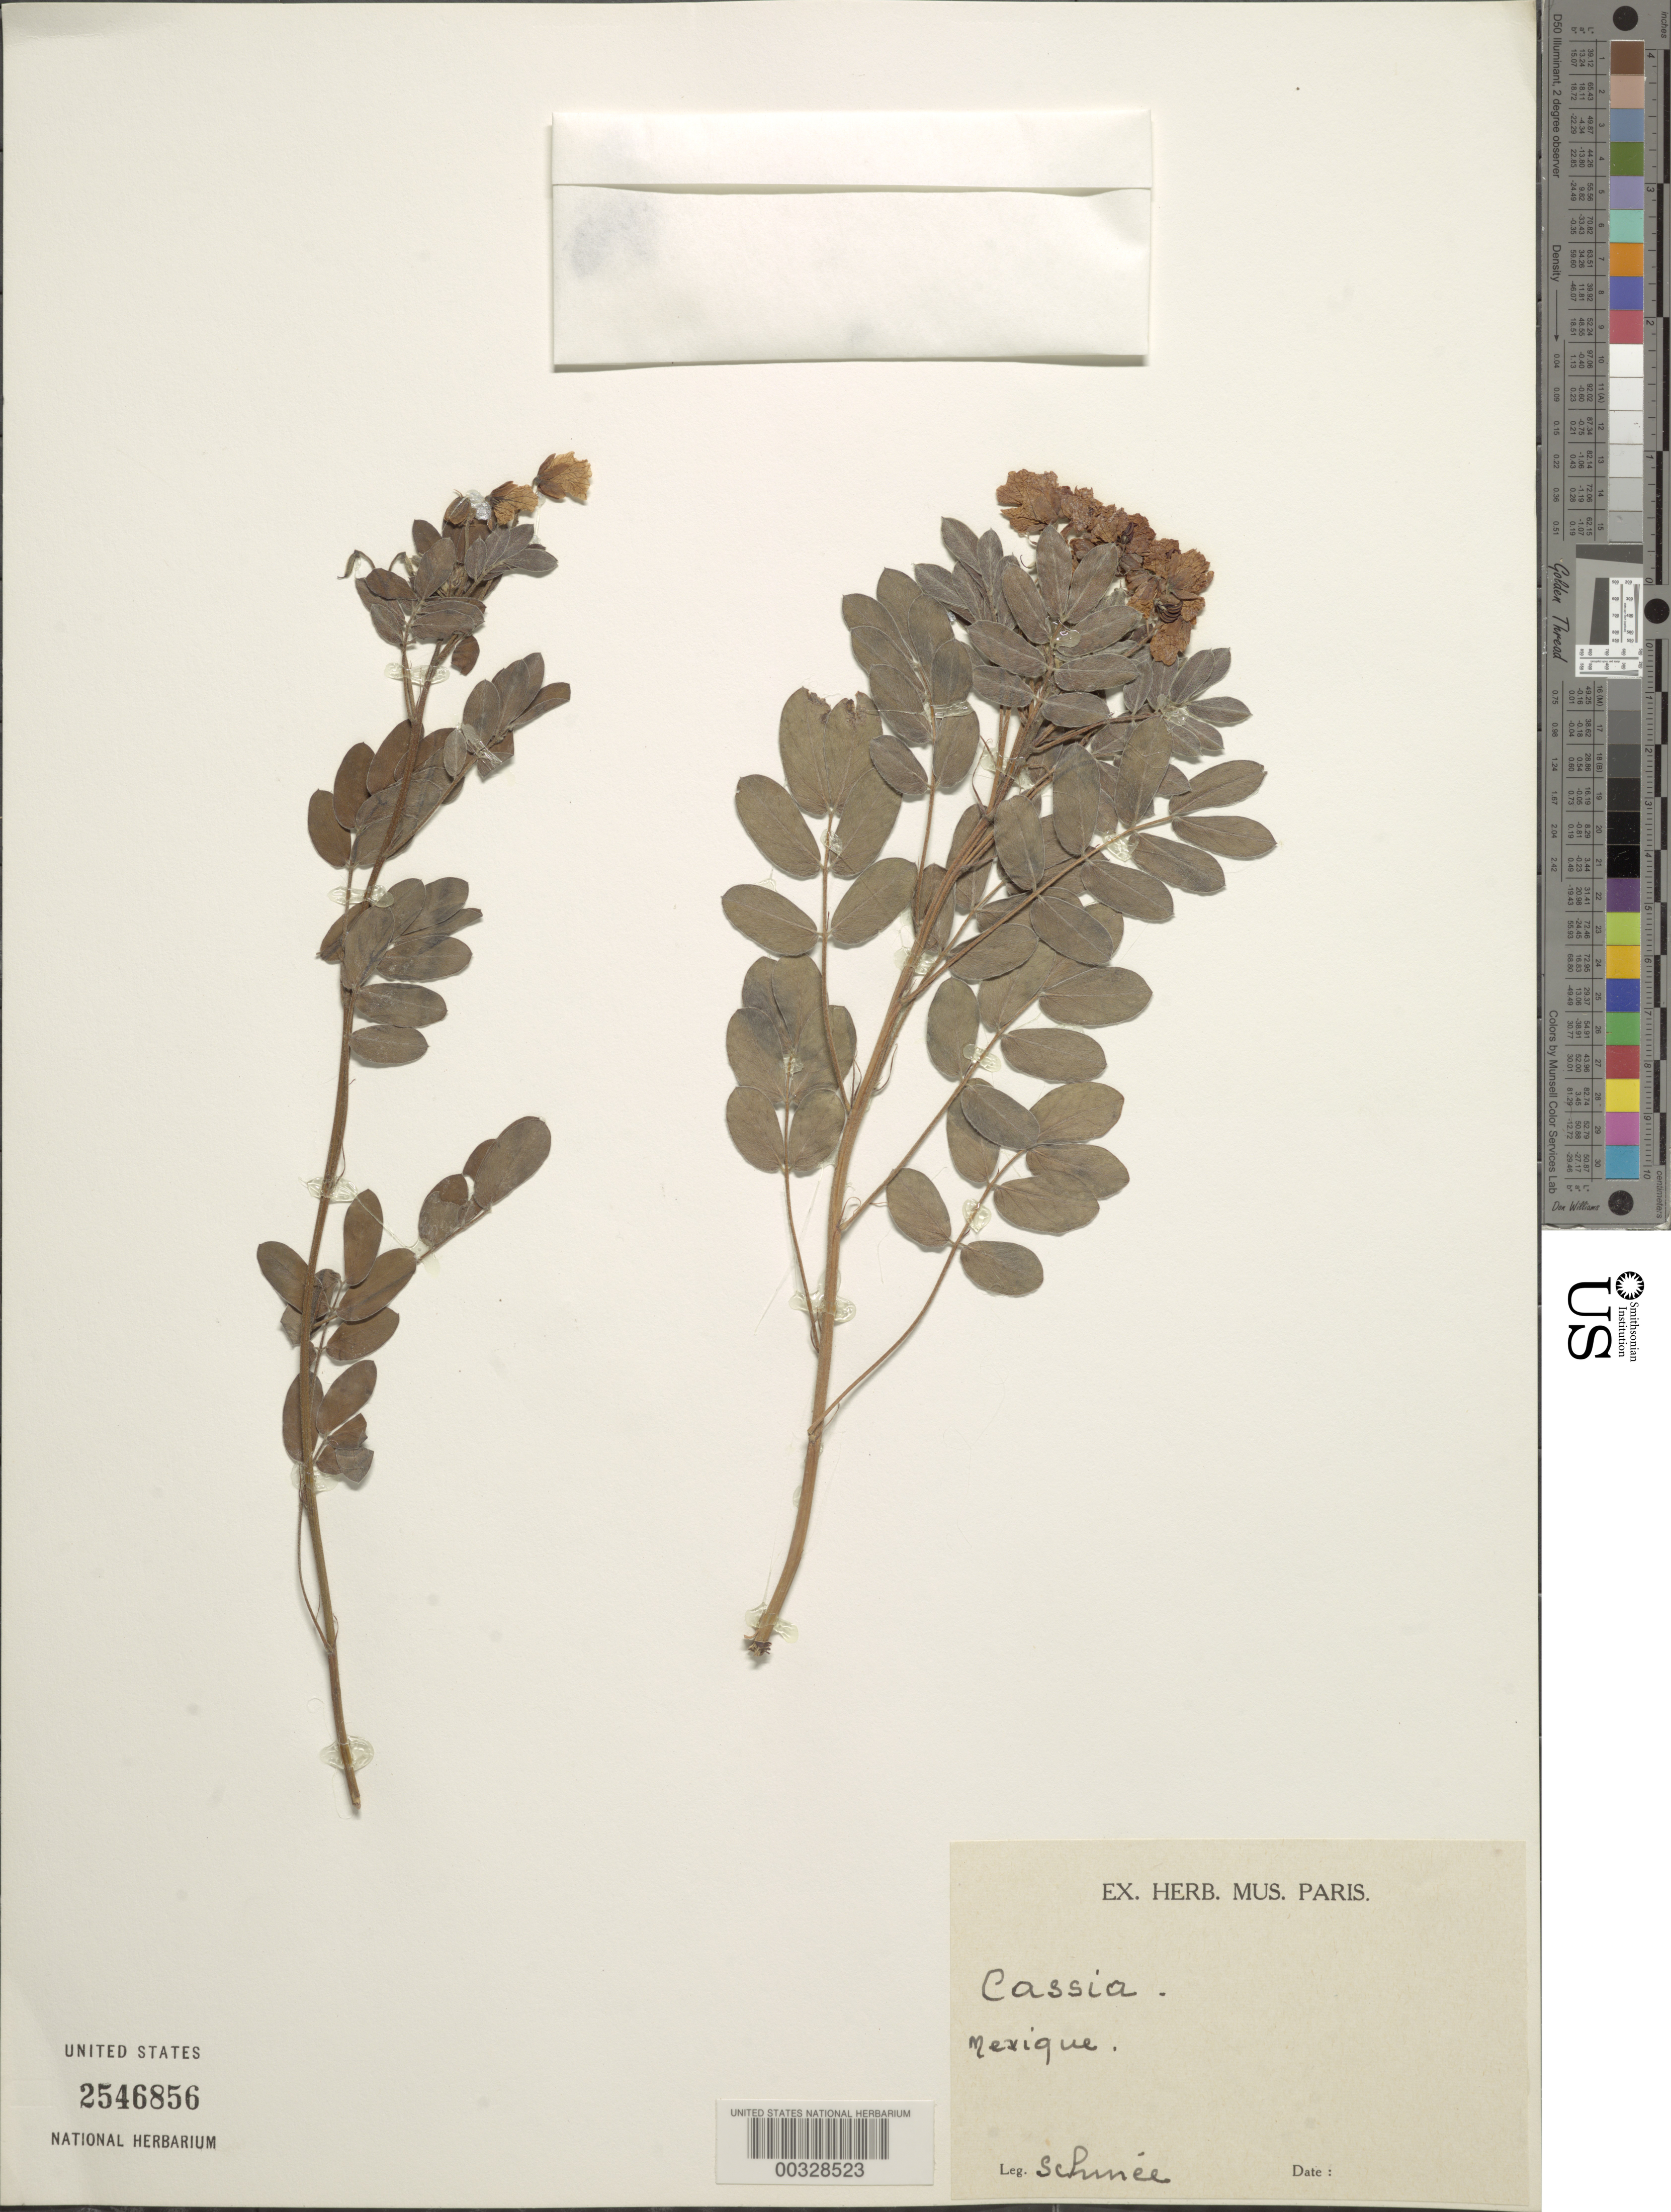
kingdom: Plantae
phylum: Tracheophyta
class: Magnoliopsida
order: Fabales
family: Fabaceae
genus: Senna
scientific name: Senna crotalarioides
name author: (Kunth) H.S. Irwin & Barneby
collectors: L. Schnee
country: Mexico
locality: E of Monserrat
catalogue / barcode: US 2546856